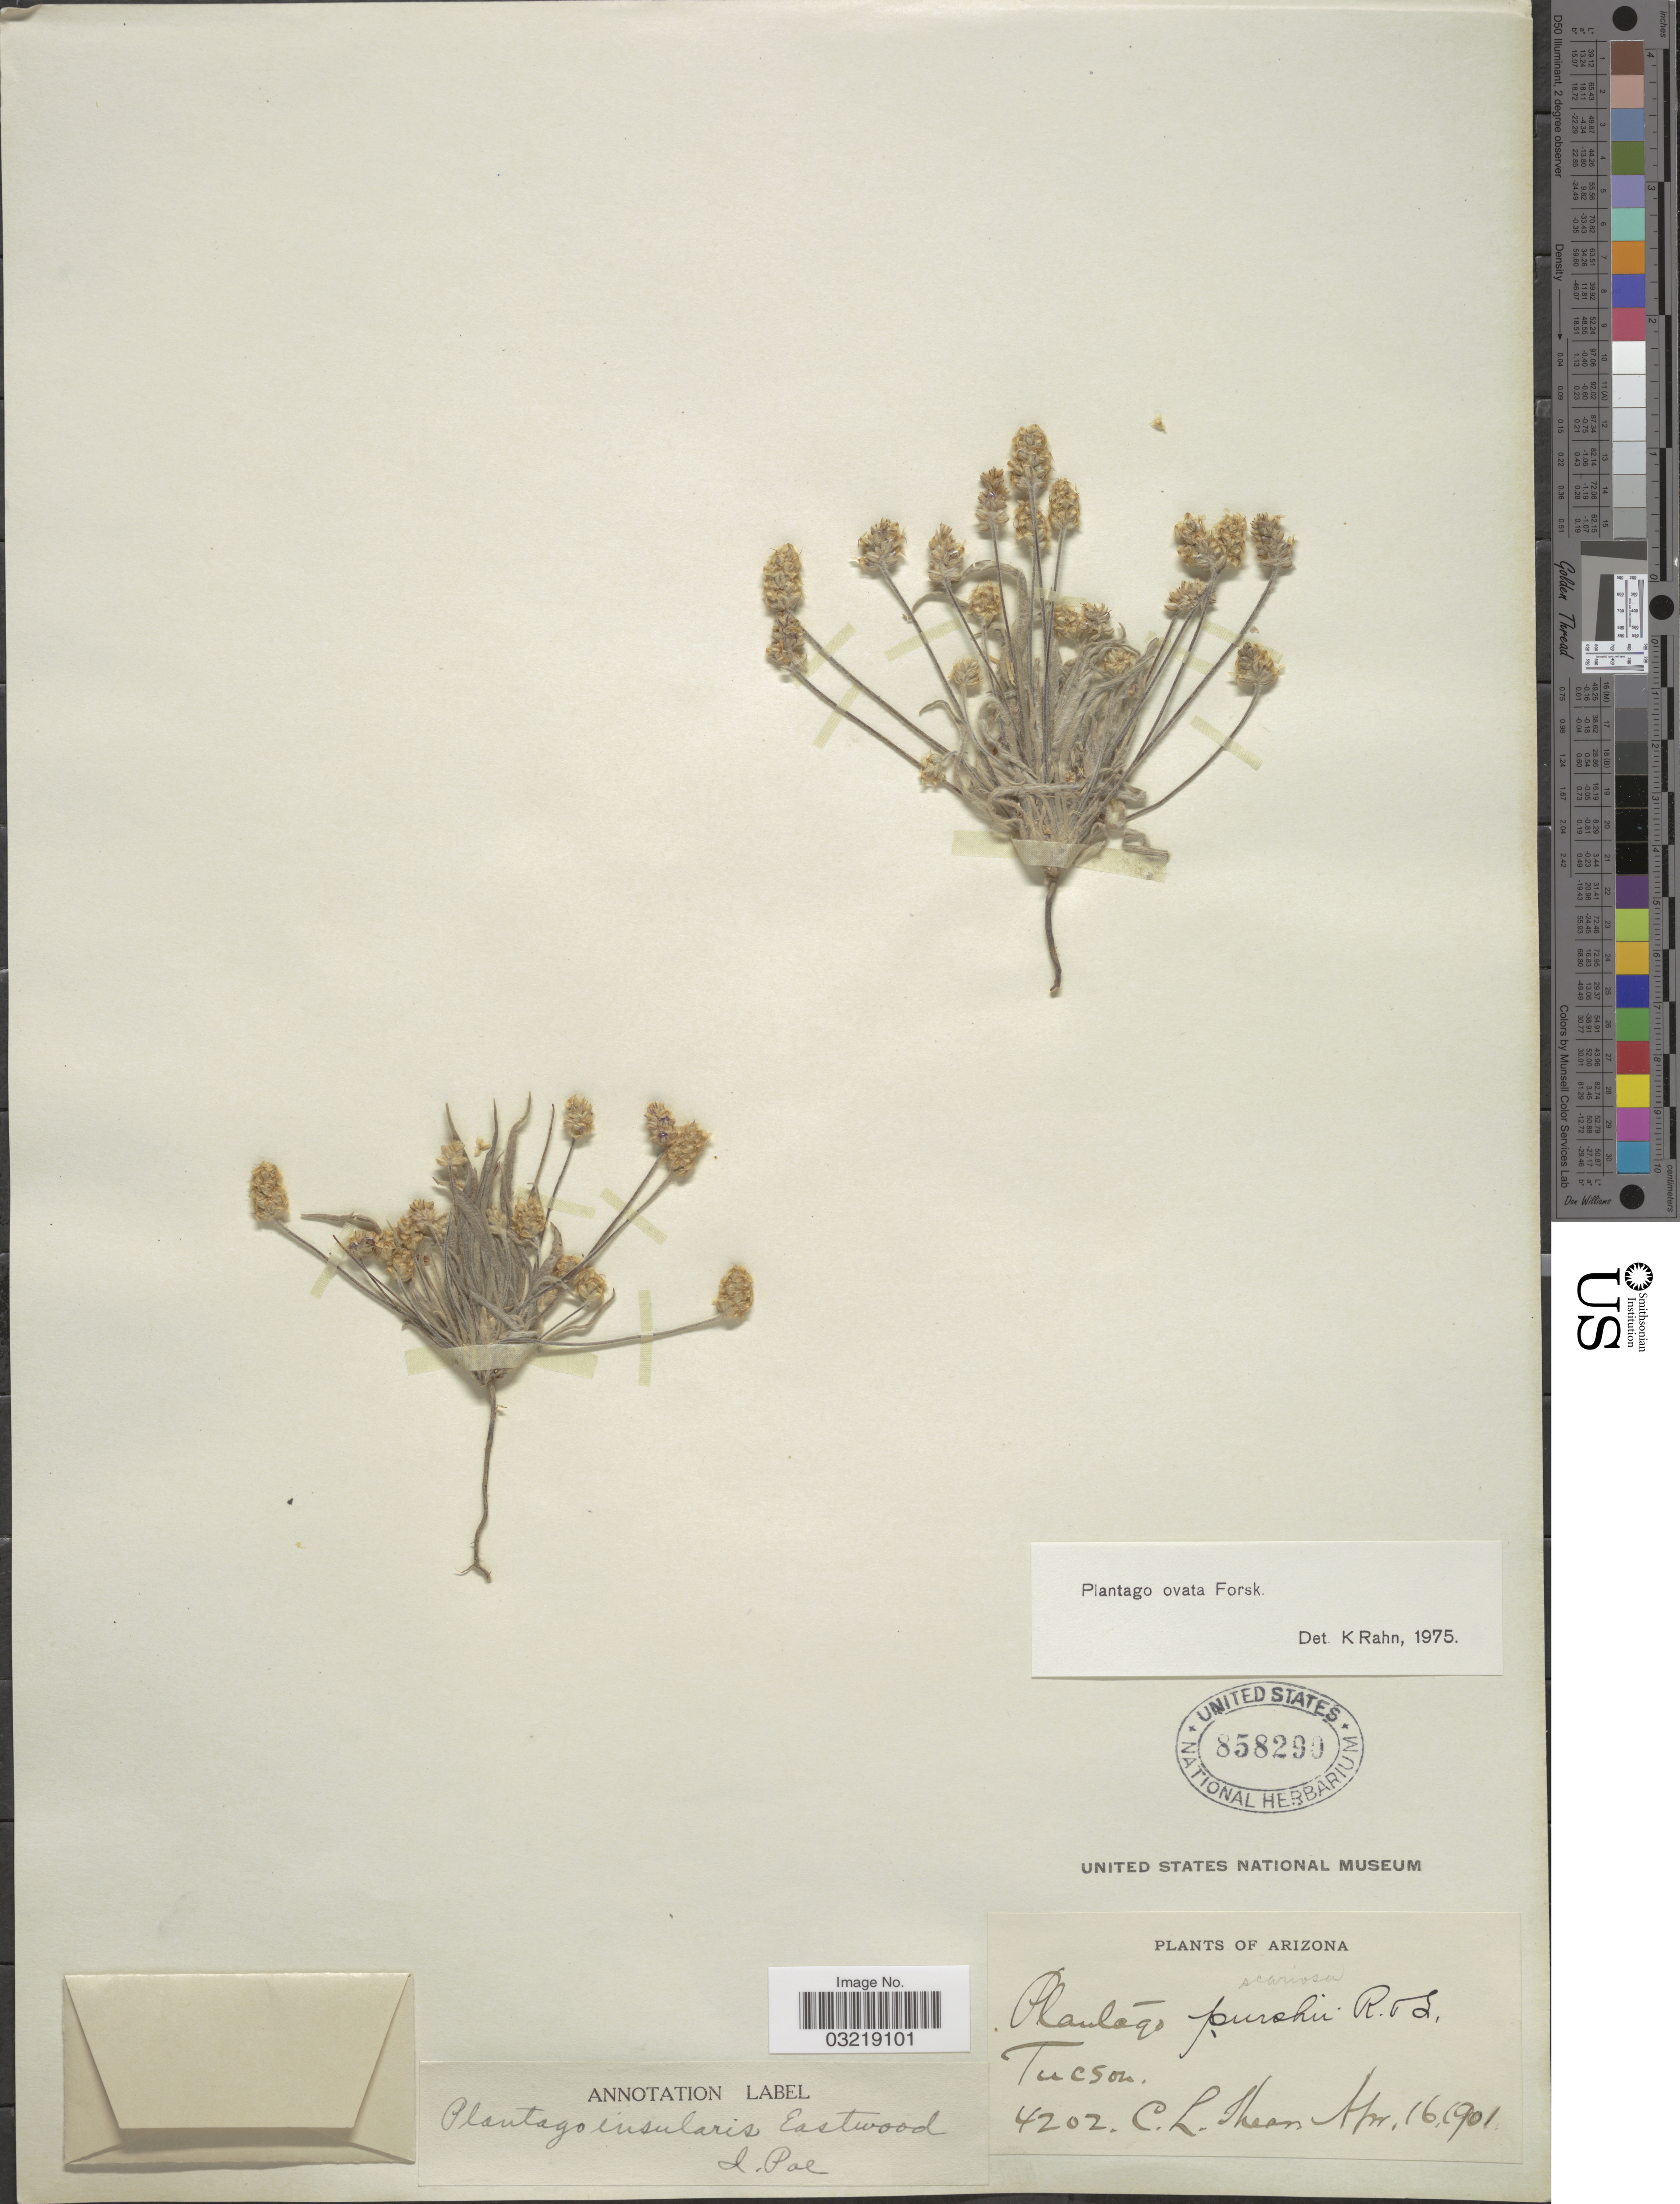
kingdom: Plantae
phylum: Tracheophyta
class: Magnoliopsida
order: Lamiales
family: Plantaginaceae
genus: Plantago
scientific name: Plantago ovata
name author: Forssk.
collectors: C. L. Shear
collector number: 4202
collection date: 1901-04-16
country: United States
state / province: Arizona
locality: Tucson.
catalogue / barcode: US 858290